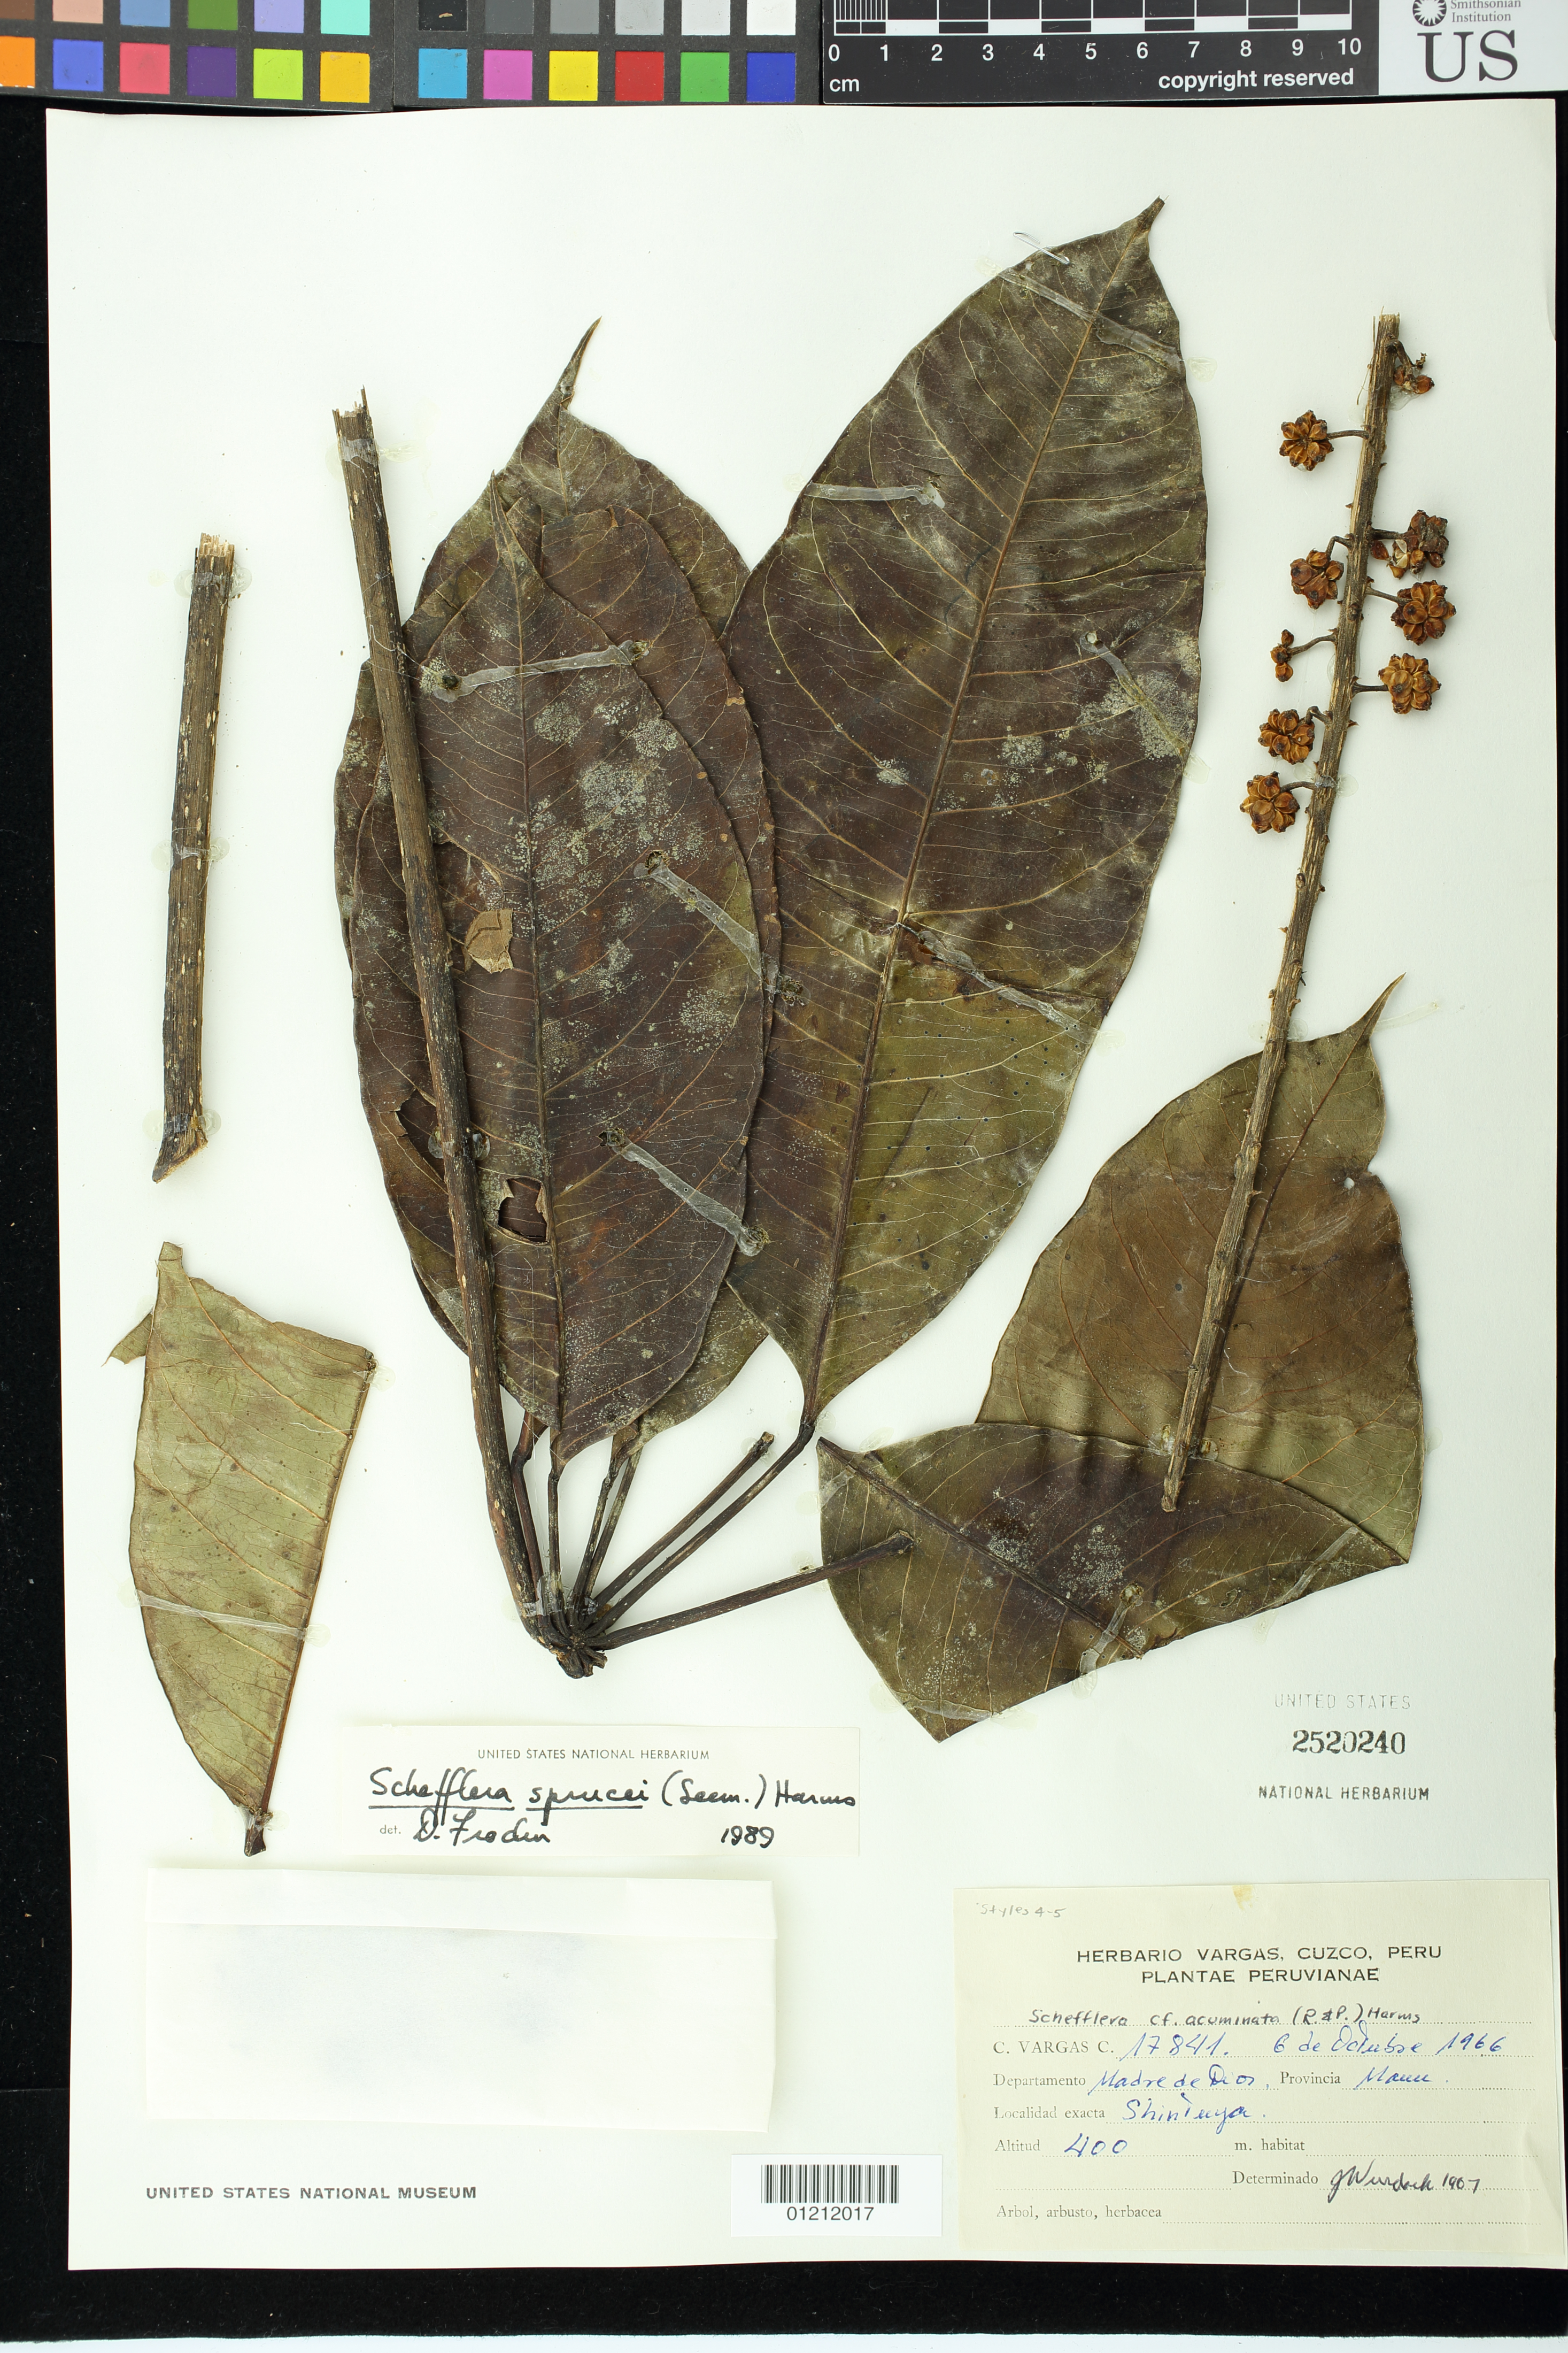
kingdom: Plantae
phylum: Tracheophyta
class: Magnoliopsida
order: Apiales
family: Araliaceae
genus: Schefflera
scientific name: Schefflera sprucei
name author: (Seem.) Harms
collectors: C. Vargas C.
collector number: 17841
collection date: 1966-10-06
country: Peru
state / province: Madre de Dios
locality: Manu. Shintuya.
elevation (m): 400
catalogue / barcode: US 2520240